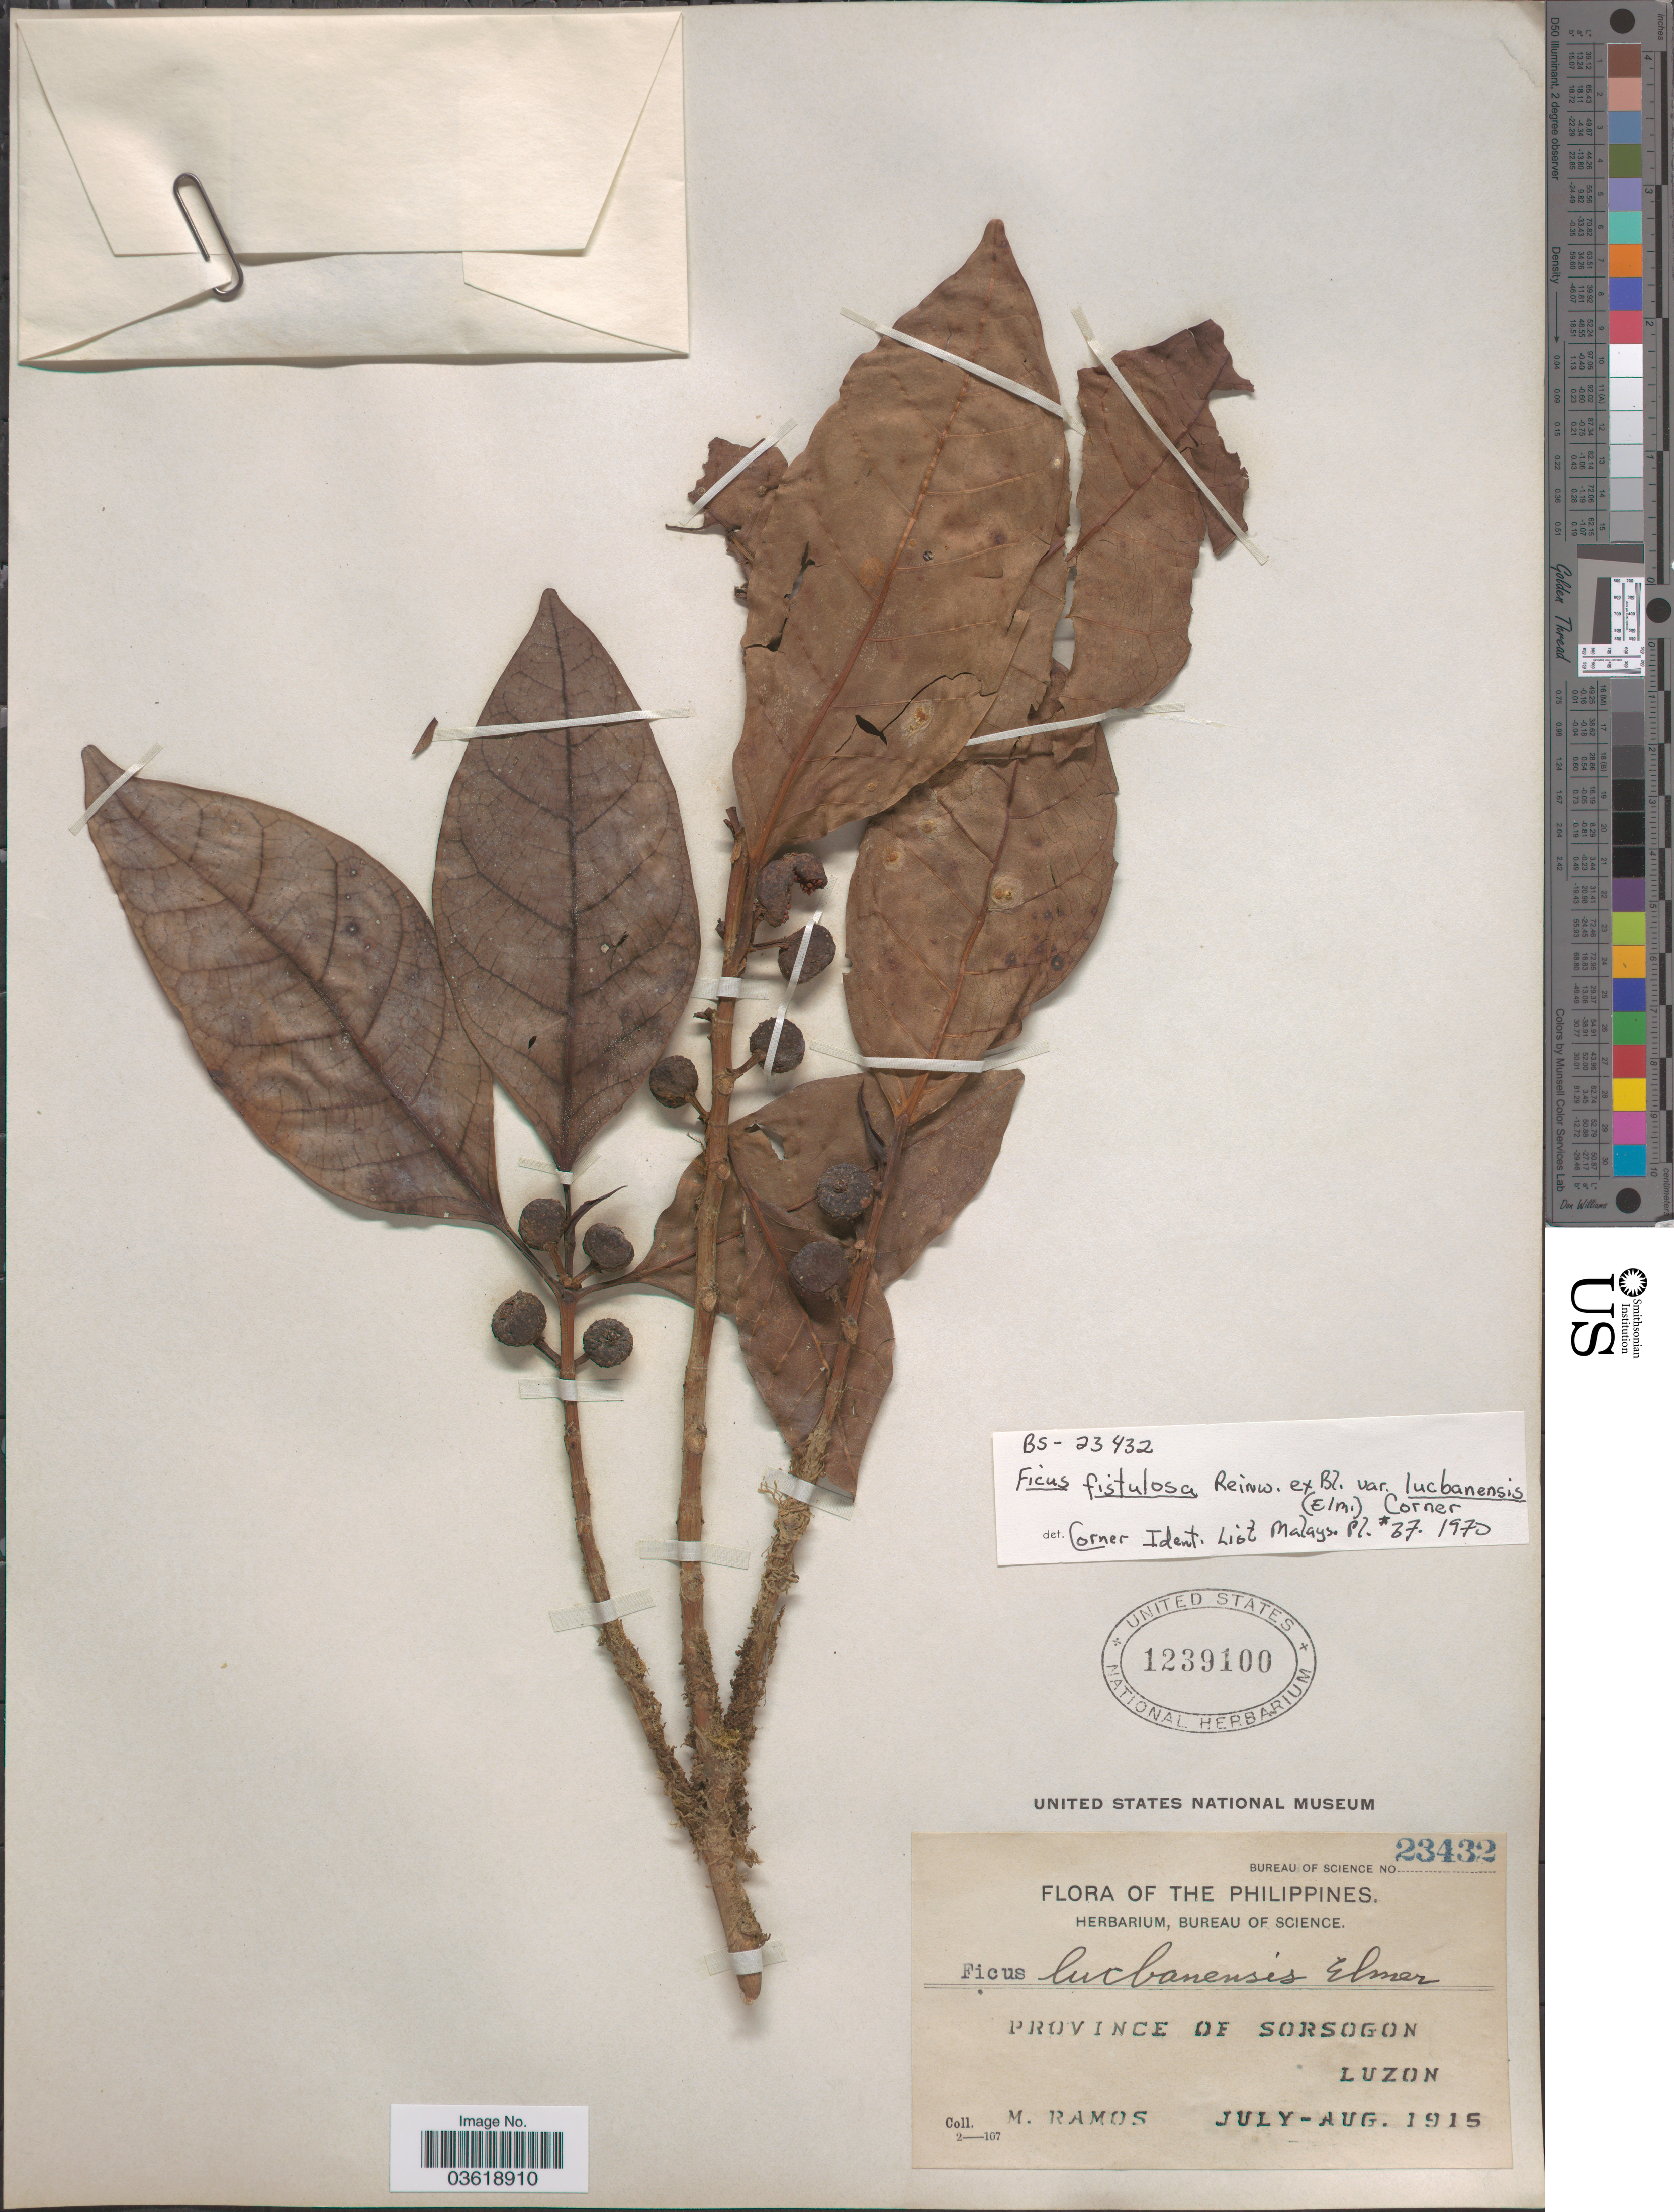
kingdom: Plantae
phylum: Tracheophyta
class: Magnoliopsida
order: Rosales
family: Moraceae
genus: Ficus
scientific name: Ficus fistulosa var. lucbanensis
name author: (Elmer) Corner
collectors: M. Ramos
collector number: Bureau of Science 23432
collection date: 1915-07/1915-08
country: Philippines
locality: Province of Sorsogon. Luzon.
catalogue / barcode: US 1239100